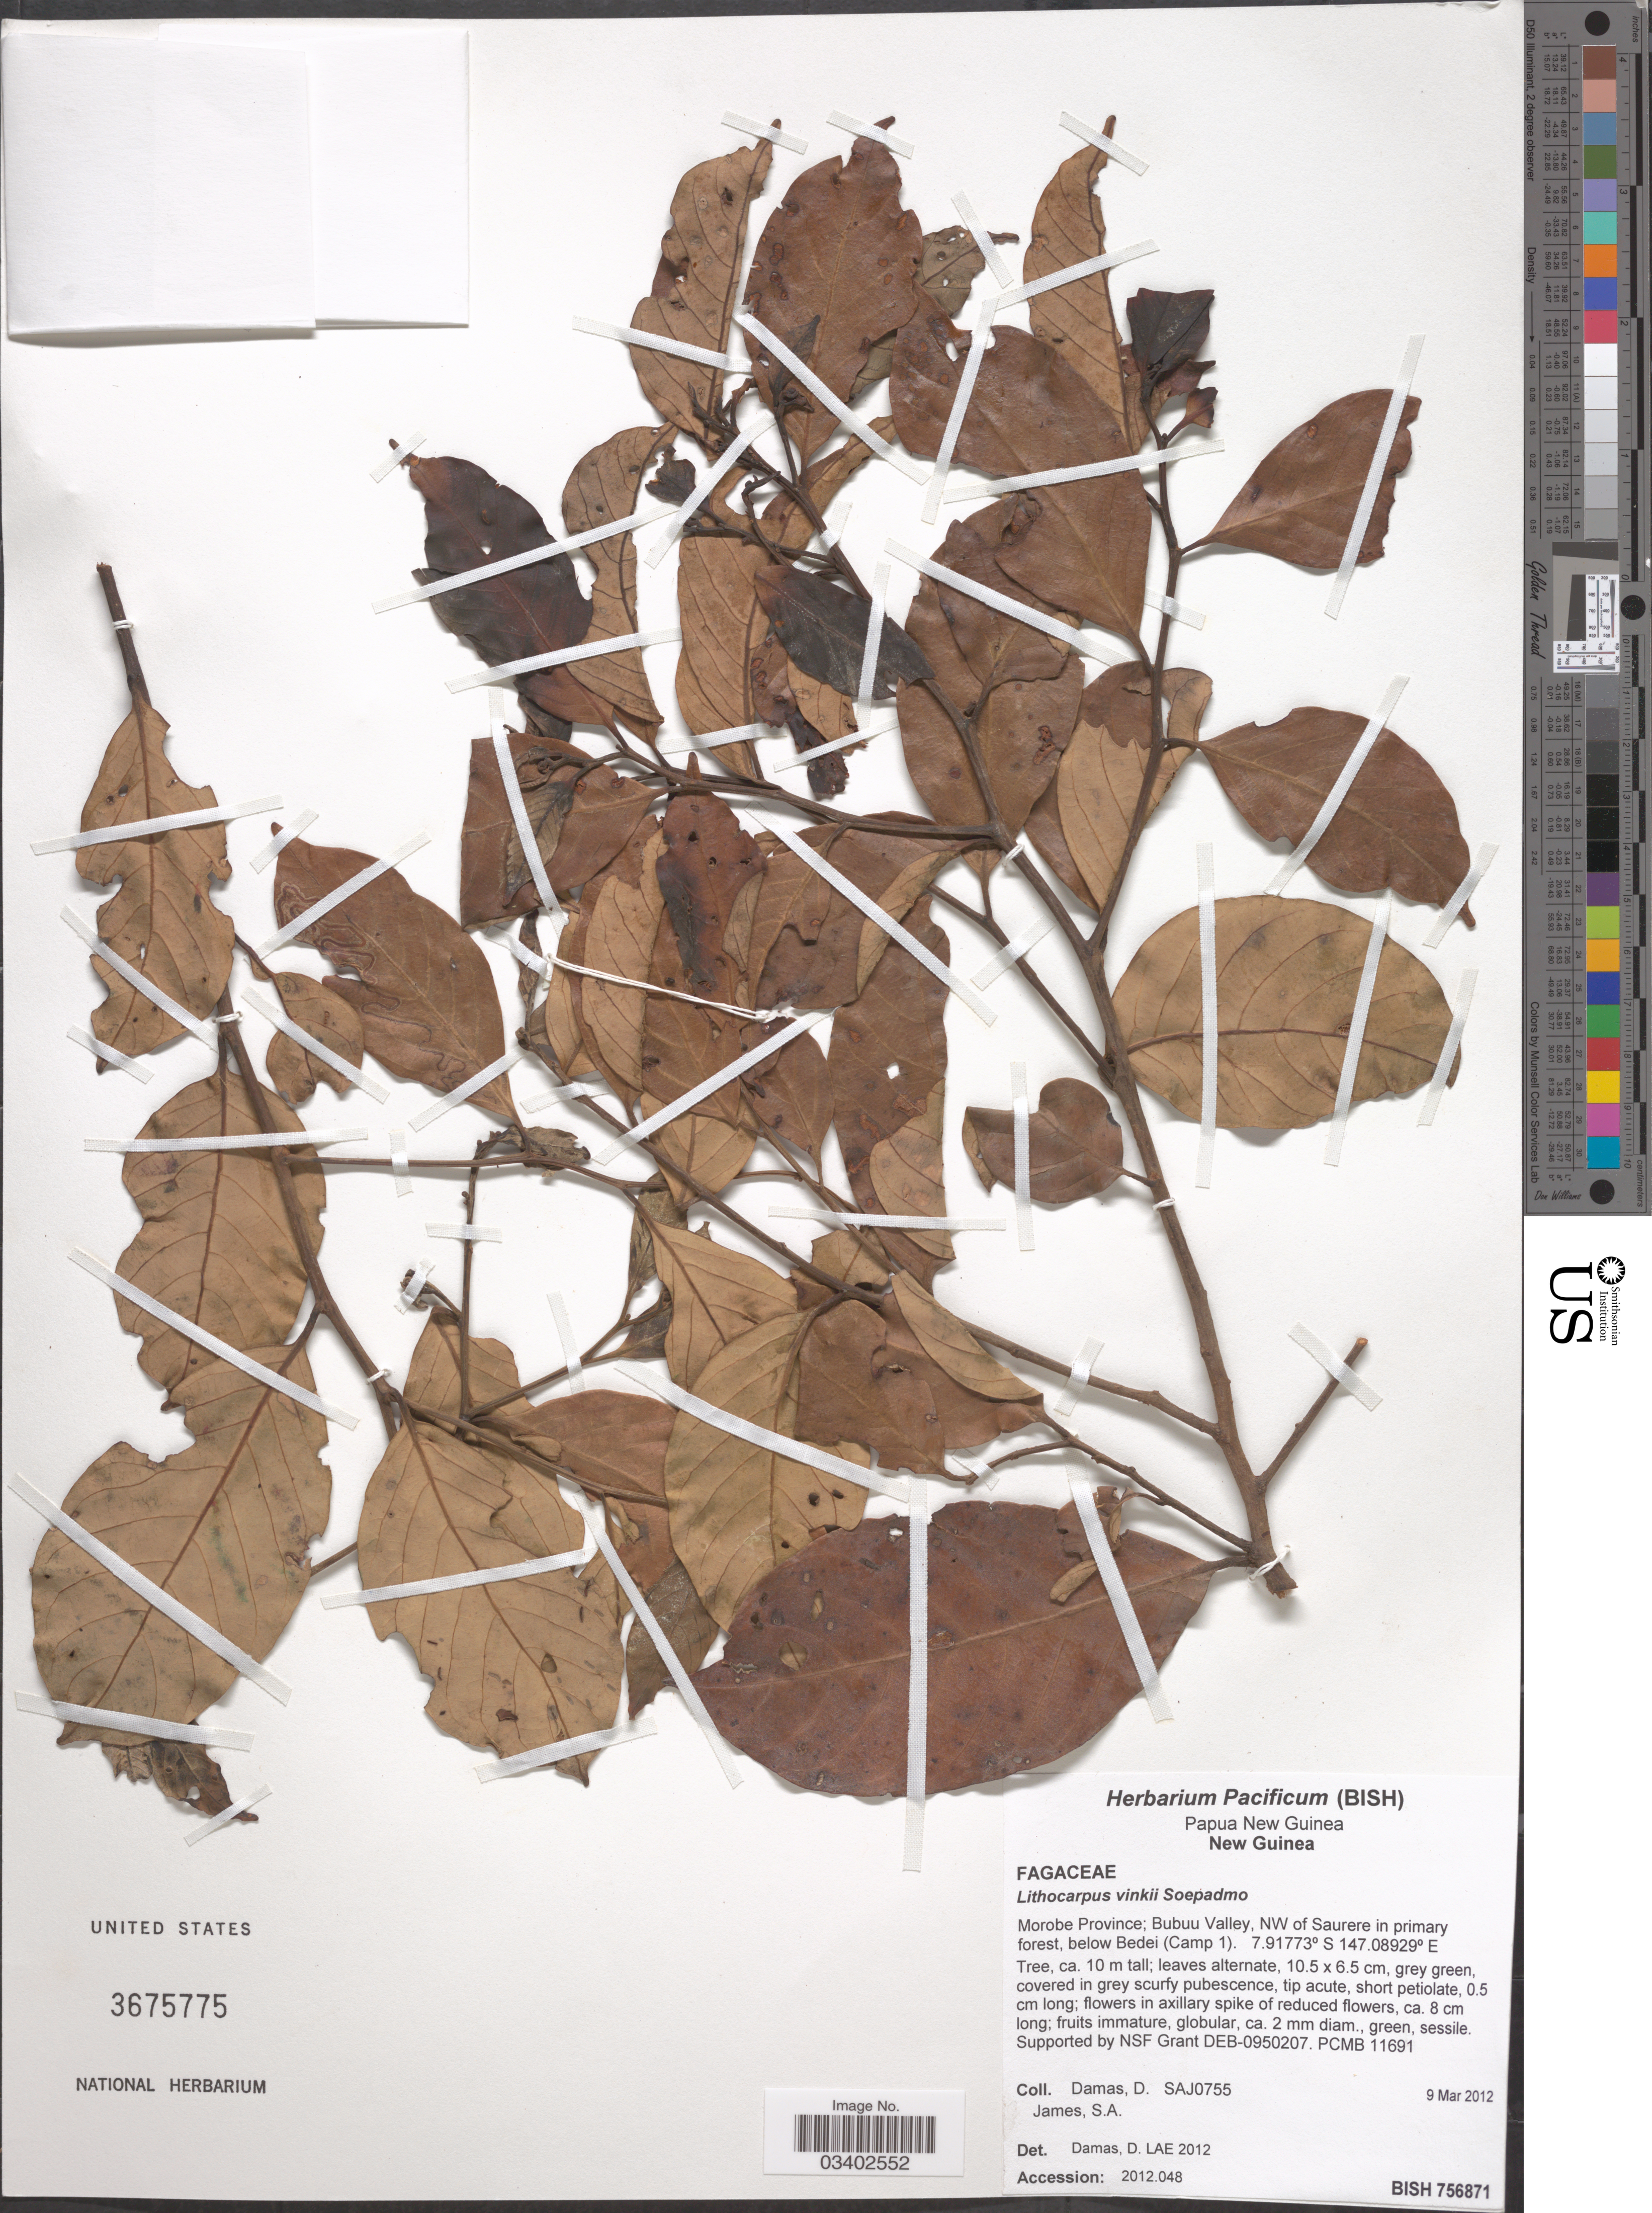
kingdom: Plantae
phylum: Tracheophyta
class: Magnoliopsida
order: Fagales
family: Fagaceae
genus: Lithocarpus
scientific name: Lithocarpus vinkii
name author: Soepadmo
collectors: D. Damas & S. James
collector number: SAJ0755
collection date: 2012-03-09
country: Papua New Guinea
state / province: Morobe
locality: New Guinea. Bubuu Valley, NW of Saurere in primary forest, below Bedei (Camp 1).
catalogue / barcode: US 3675775